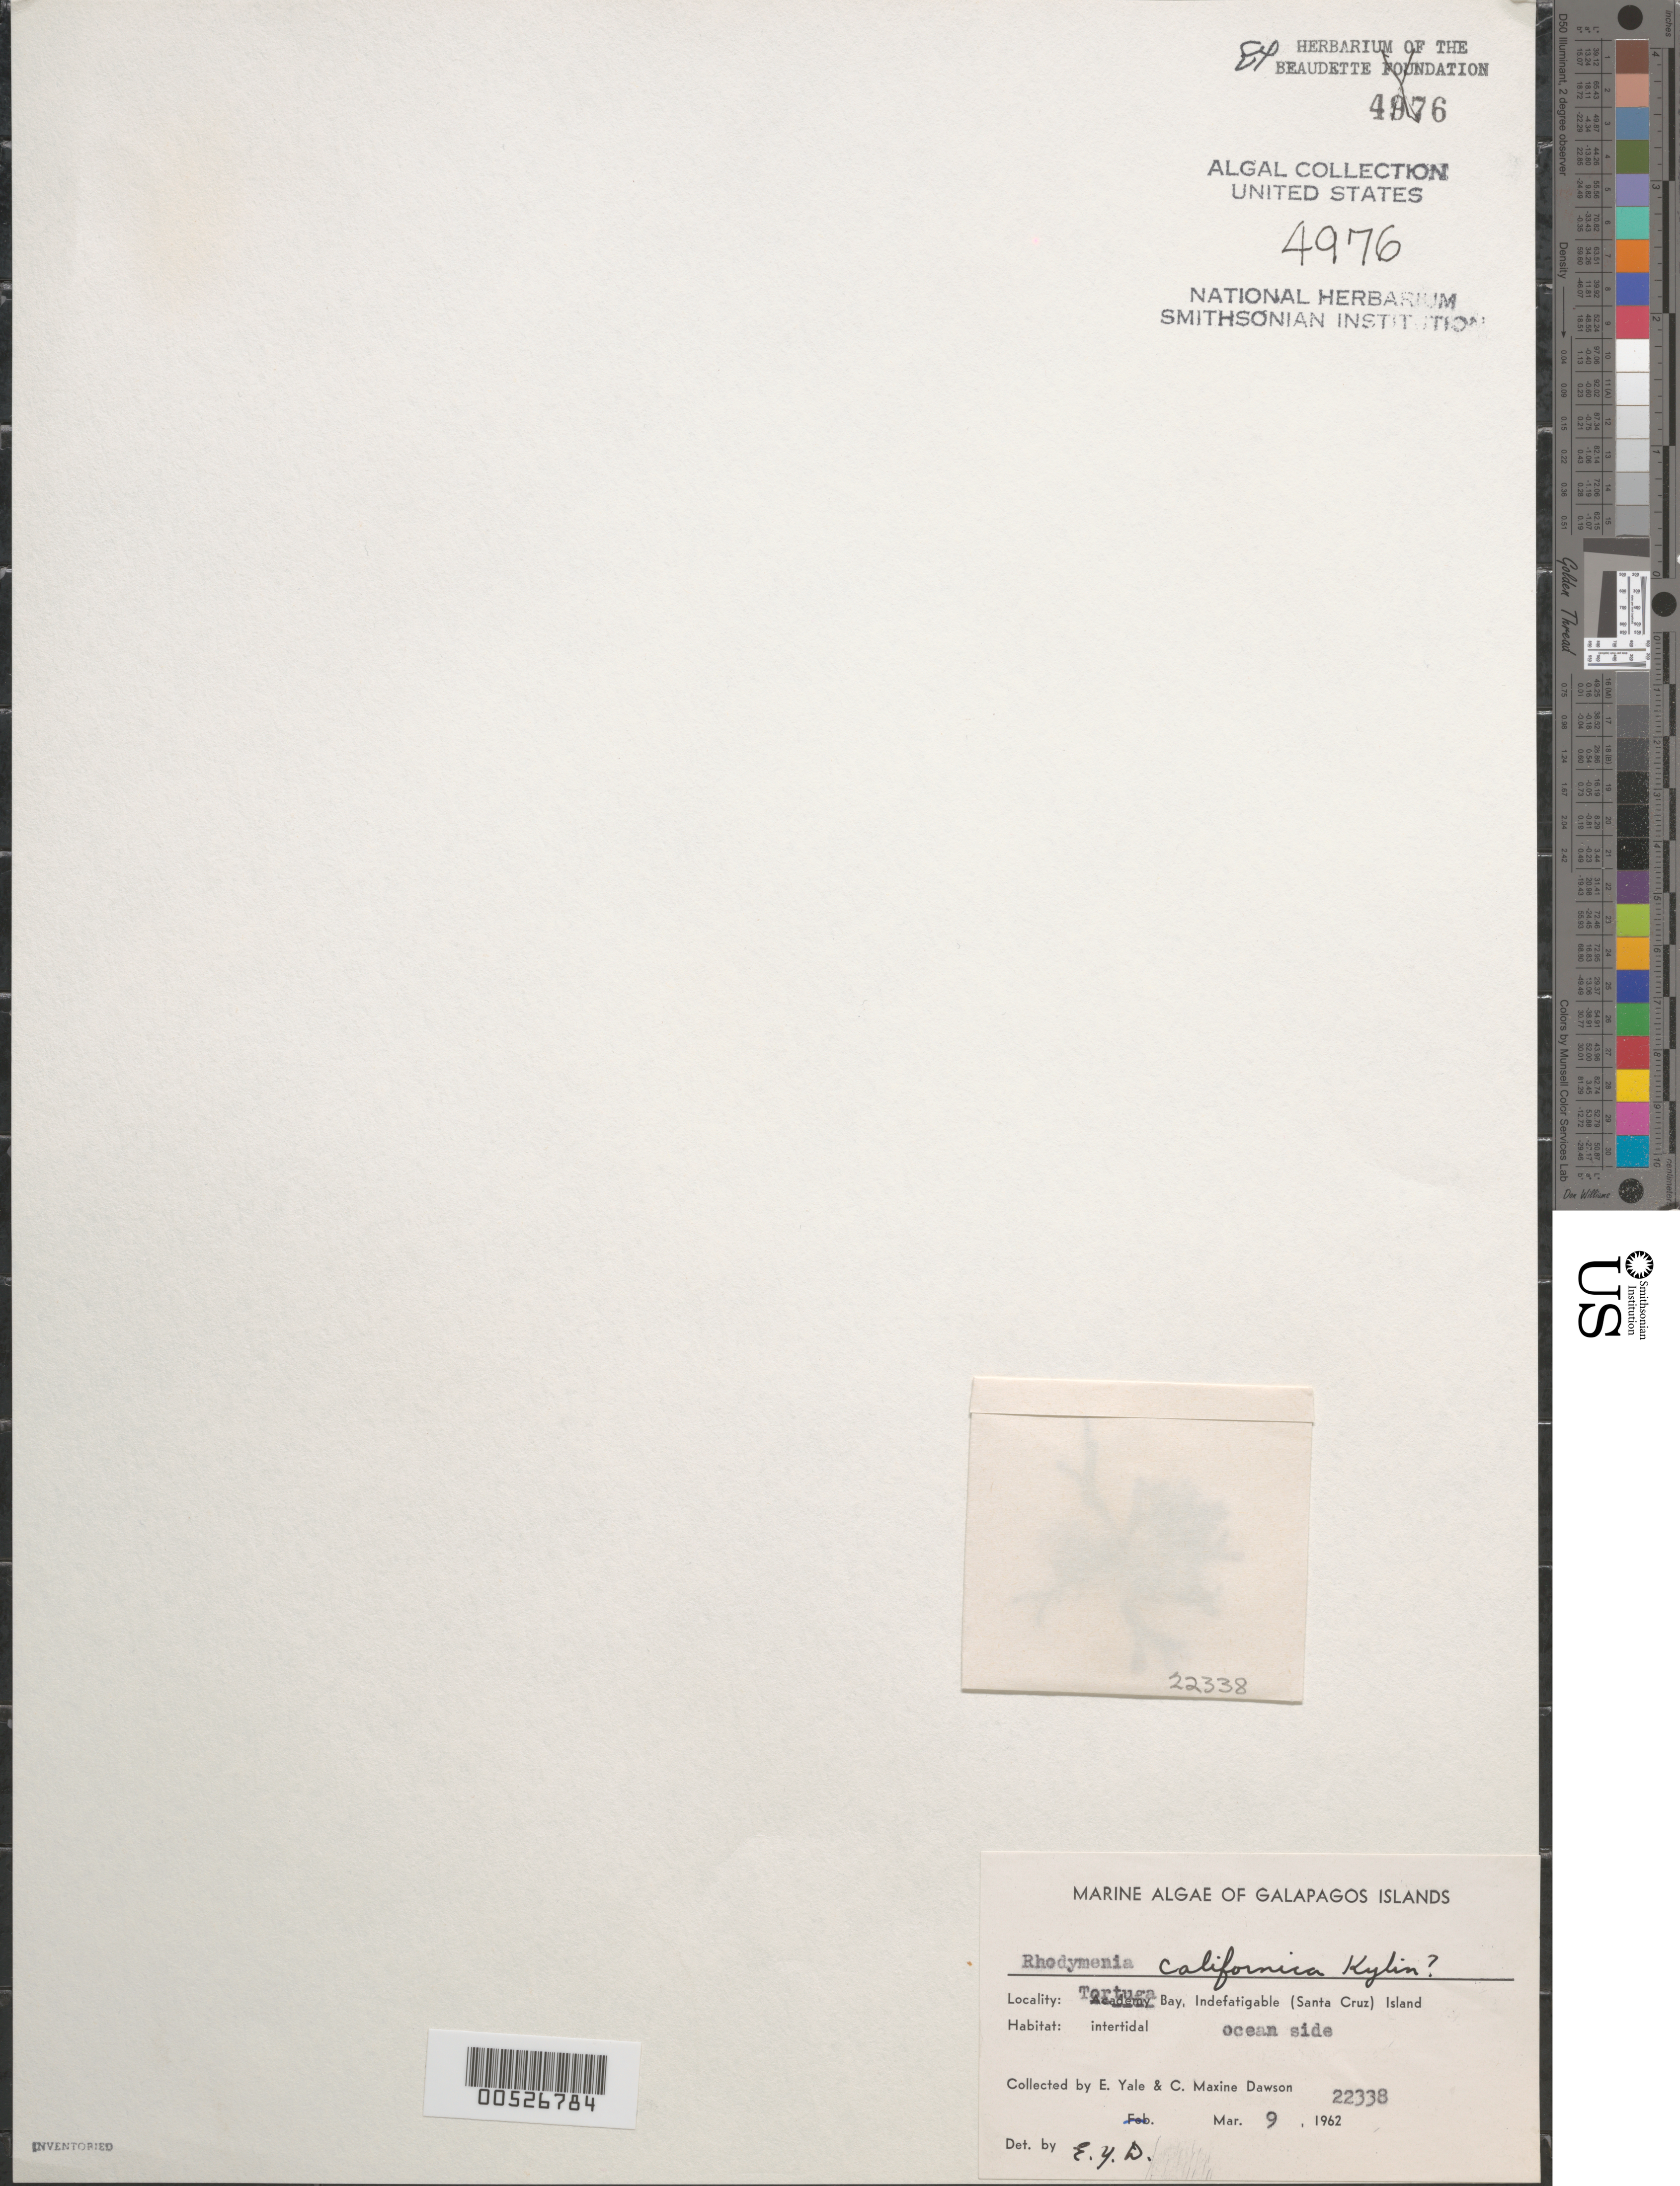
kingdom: Plantae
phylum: Rhodophyta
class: Florideophyceae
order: Rhodymeniales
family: Rhodymeniaceae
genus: Rhodymenia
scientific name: Rhodymenia californica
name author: Kylin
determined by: Dawson, E. Y.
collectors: E. Y. Dawson & C. M. Dawson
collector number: EYD 22338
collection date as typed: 09 Mar 1962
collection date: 1962-03-09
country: Ecuador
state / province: Colón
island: Santa Cruz [Indefatigable, Chaves]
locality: Tortuga Bay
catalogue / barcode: US 4976